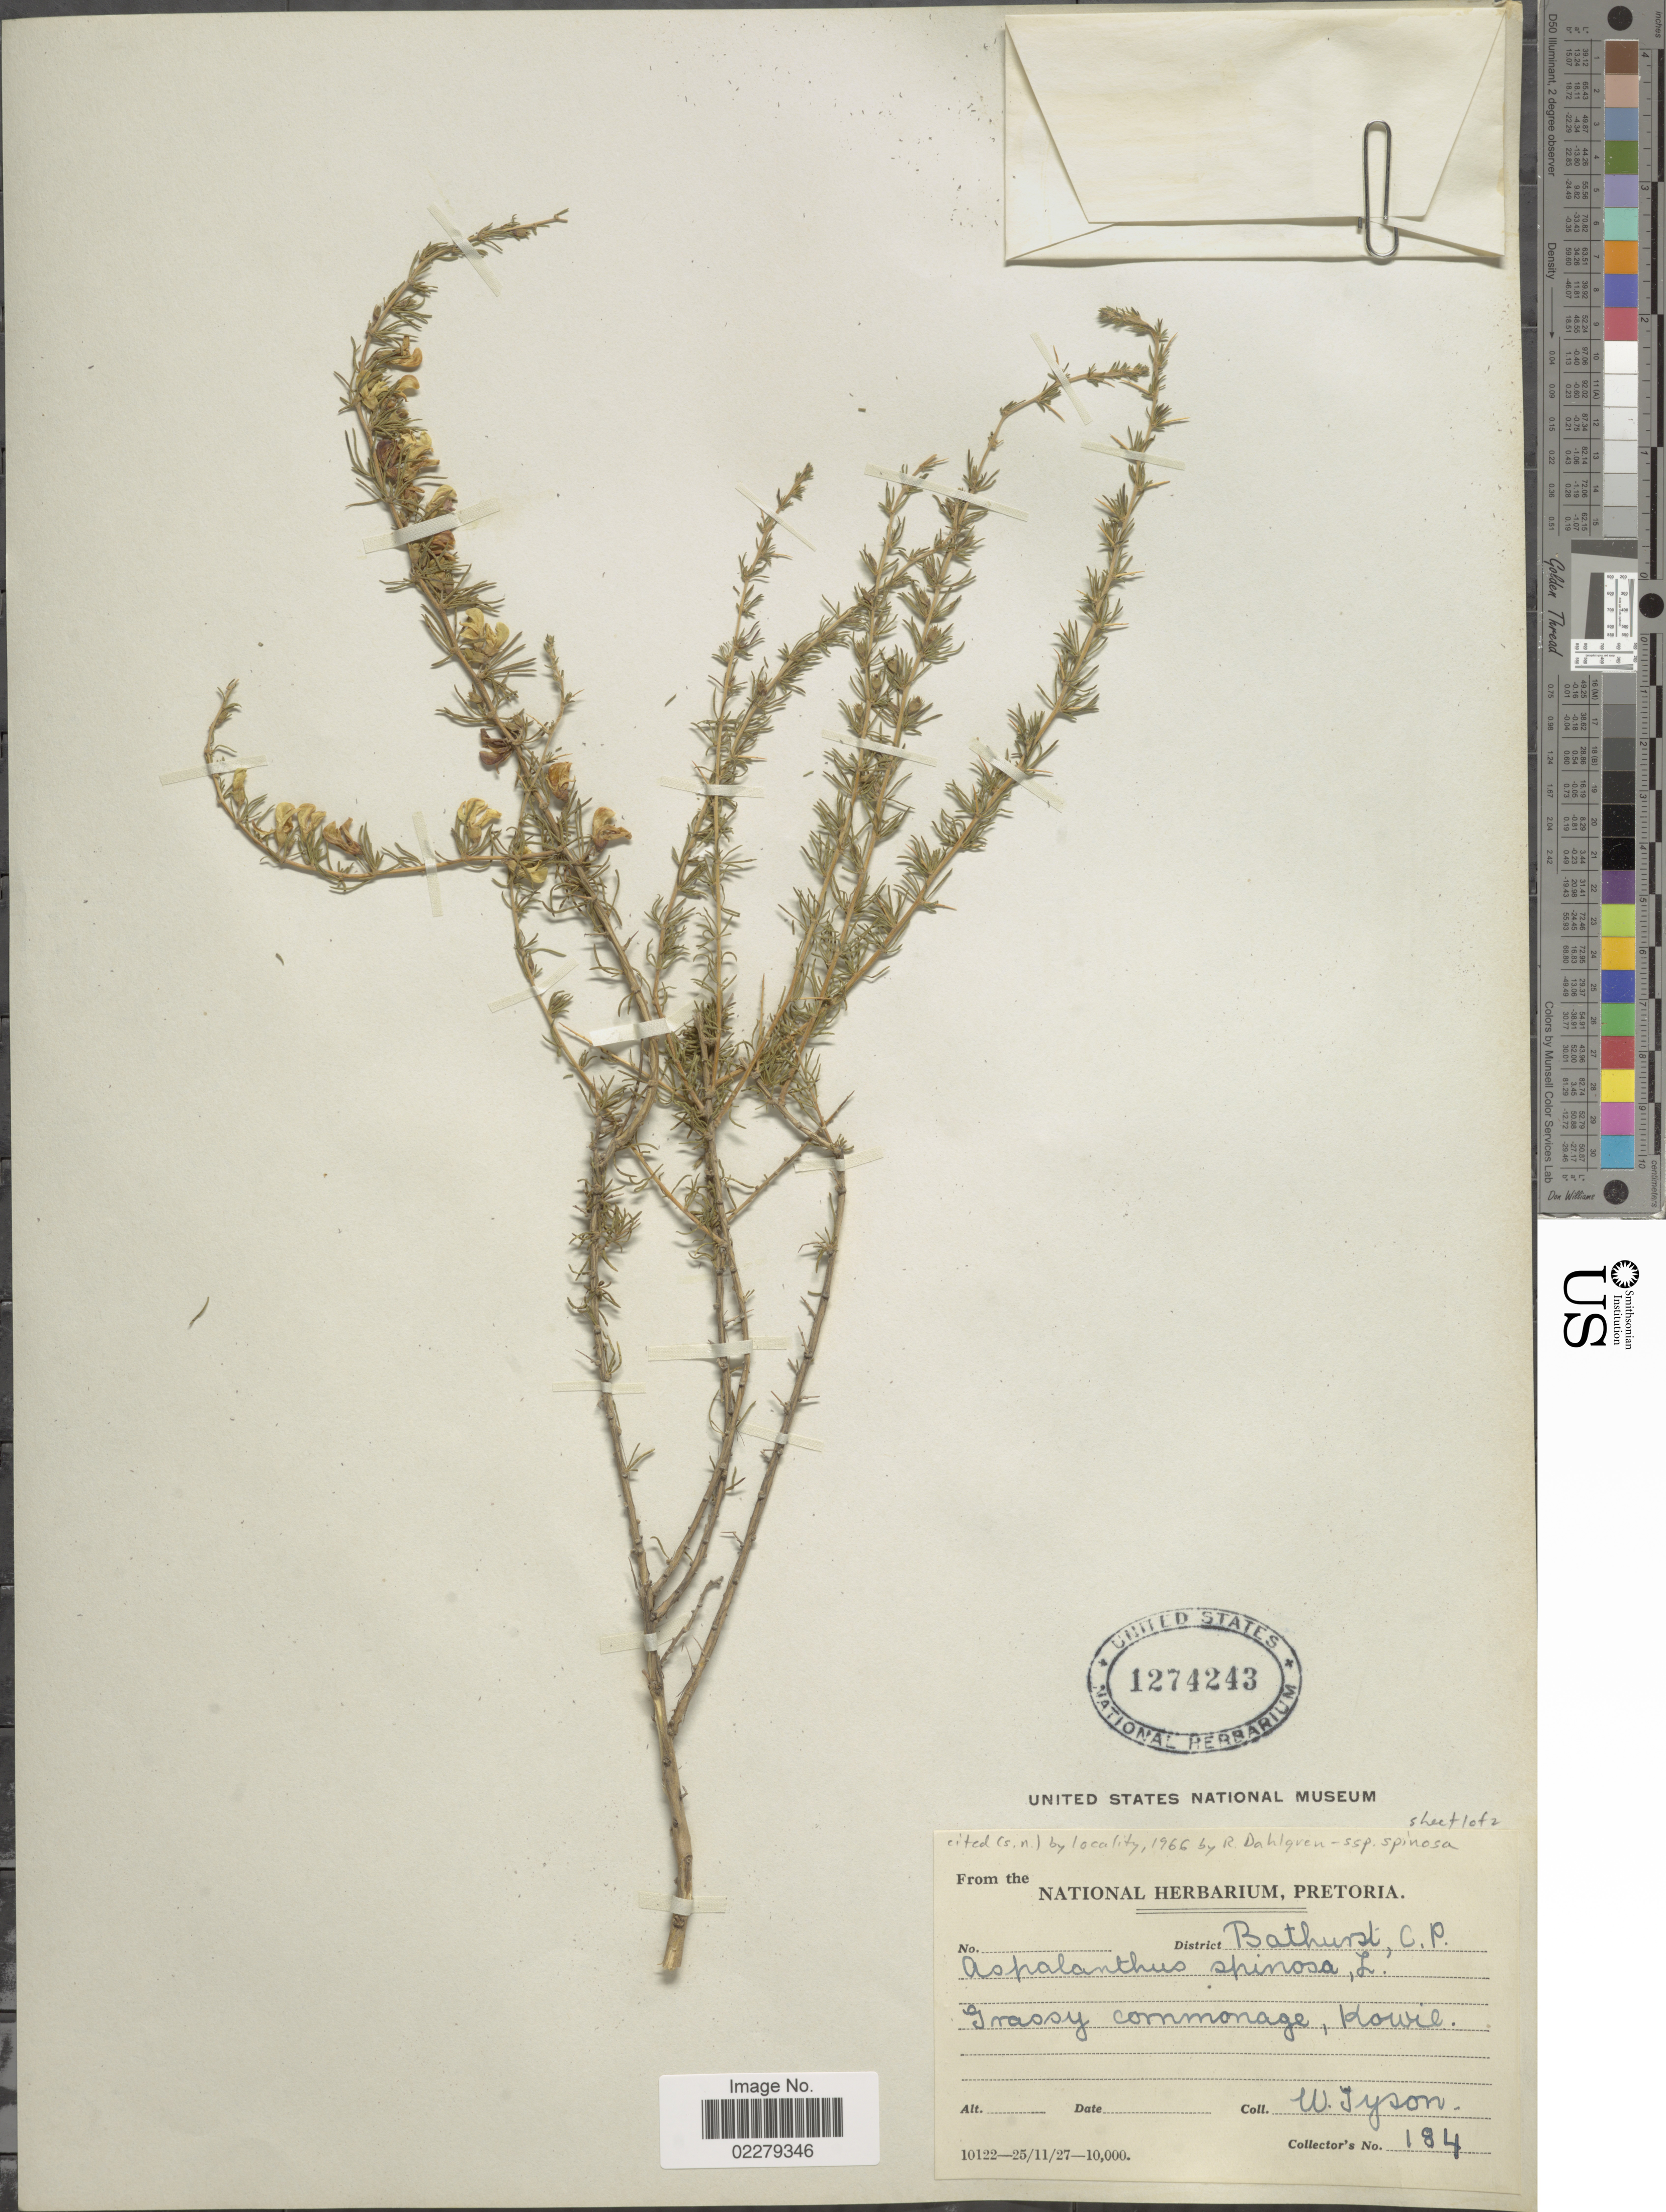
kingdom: Plantae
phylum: Tracheophyta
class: Magnoliopsida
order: Fabales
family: Fabaceae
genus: Aspalathus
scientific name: Aspalathus spinosa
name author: L.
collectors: W. Tyson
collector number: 184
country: South Africa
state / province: Eastern Cape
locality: Bathurst, C.P. Grassy commonage, Kowie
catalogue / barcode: US 1274243